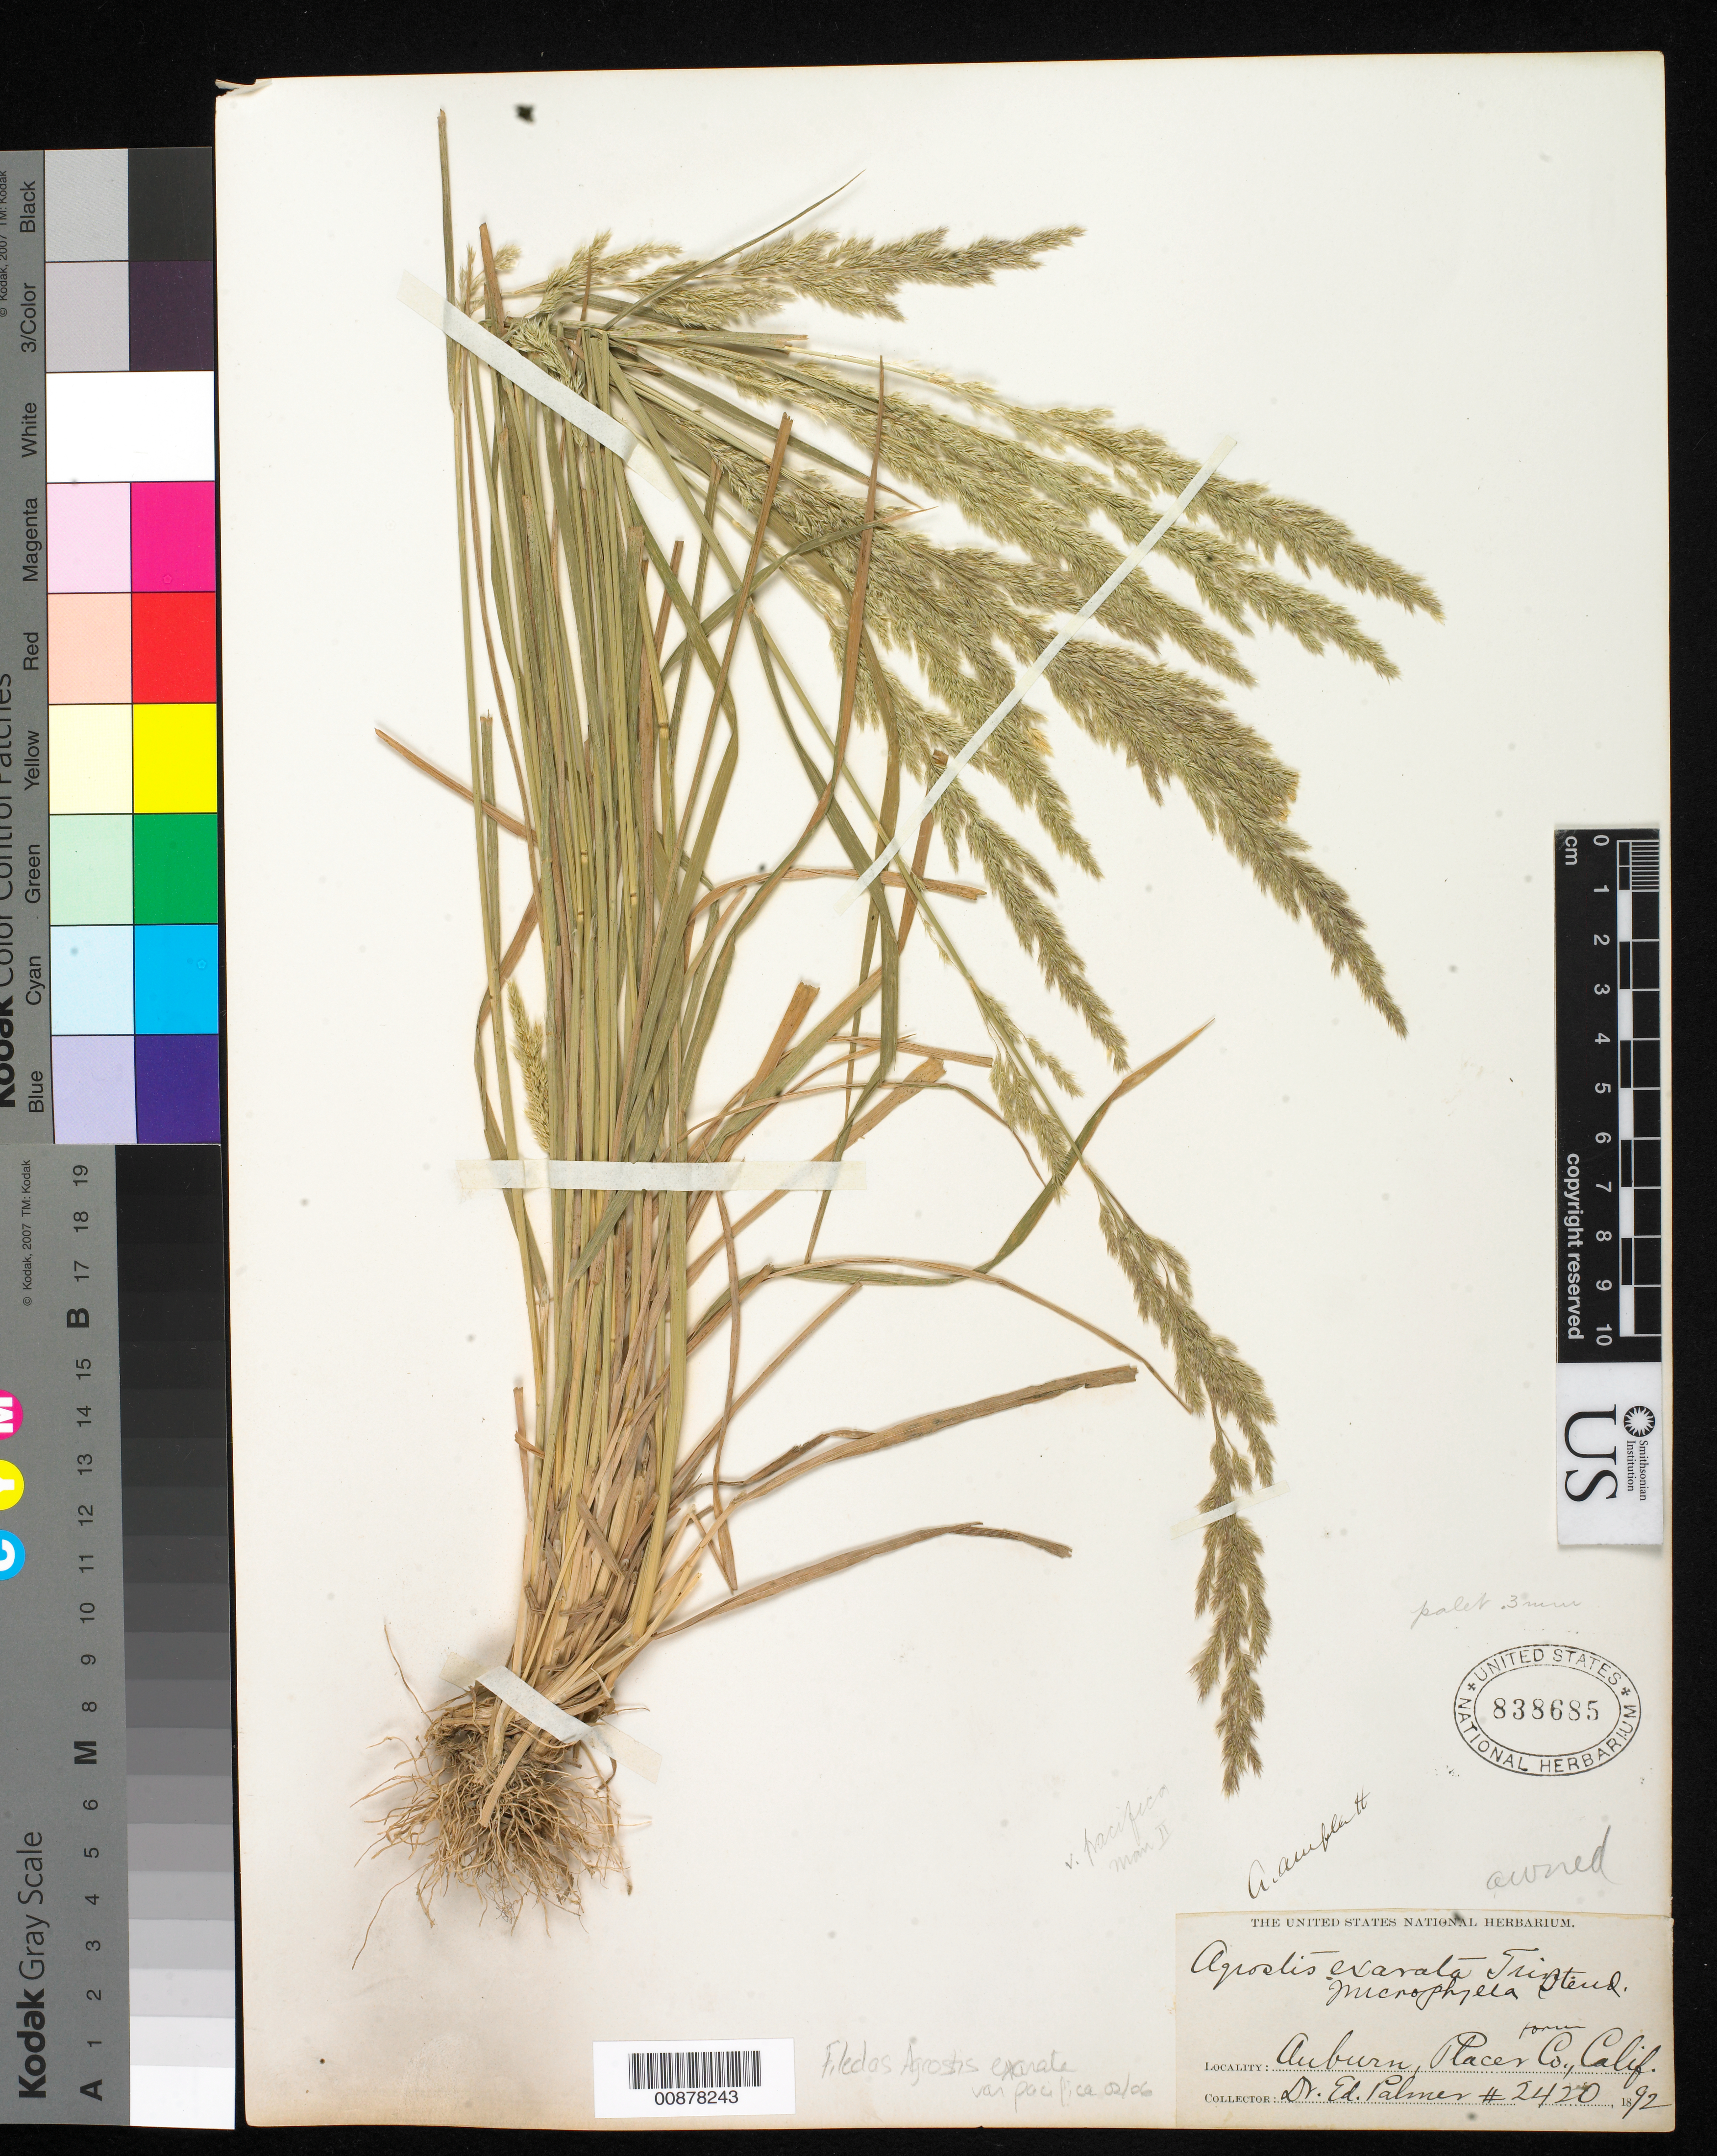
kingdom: Plantae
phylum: Tracheophyta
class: Liliopsida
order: Poales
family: Poaceae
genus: Agrostis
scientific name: Agrostis exarata var. pacifica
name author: Vasey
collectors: E. Palmer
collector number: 2420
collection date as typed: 1892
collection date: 1892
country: United States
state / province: California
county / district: Placer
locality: Auburn, Placer County, California.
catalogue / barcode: US 838685